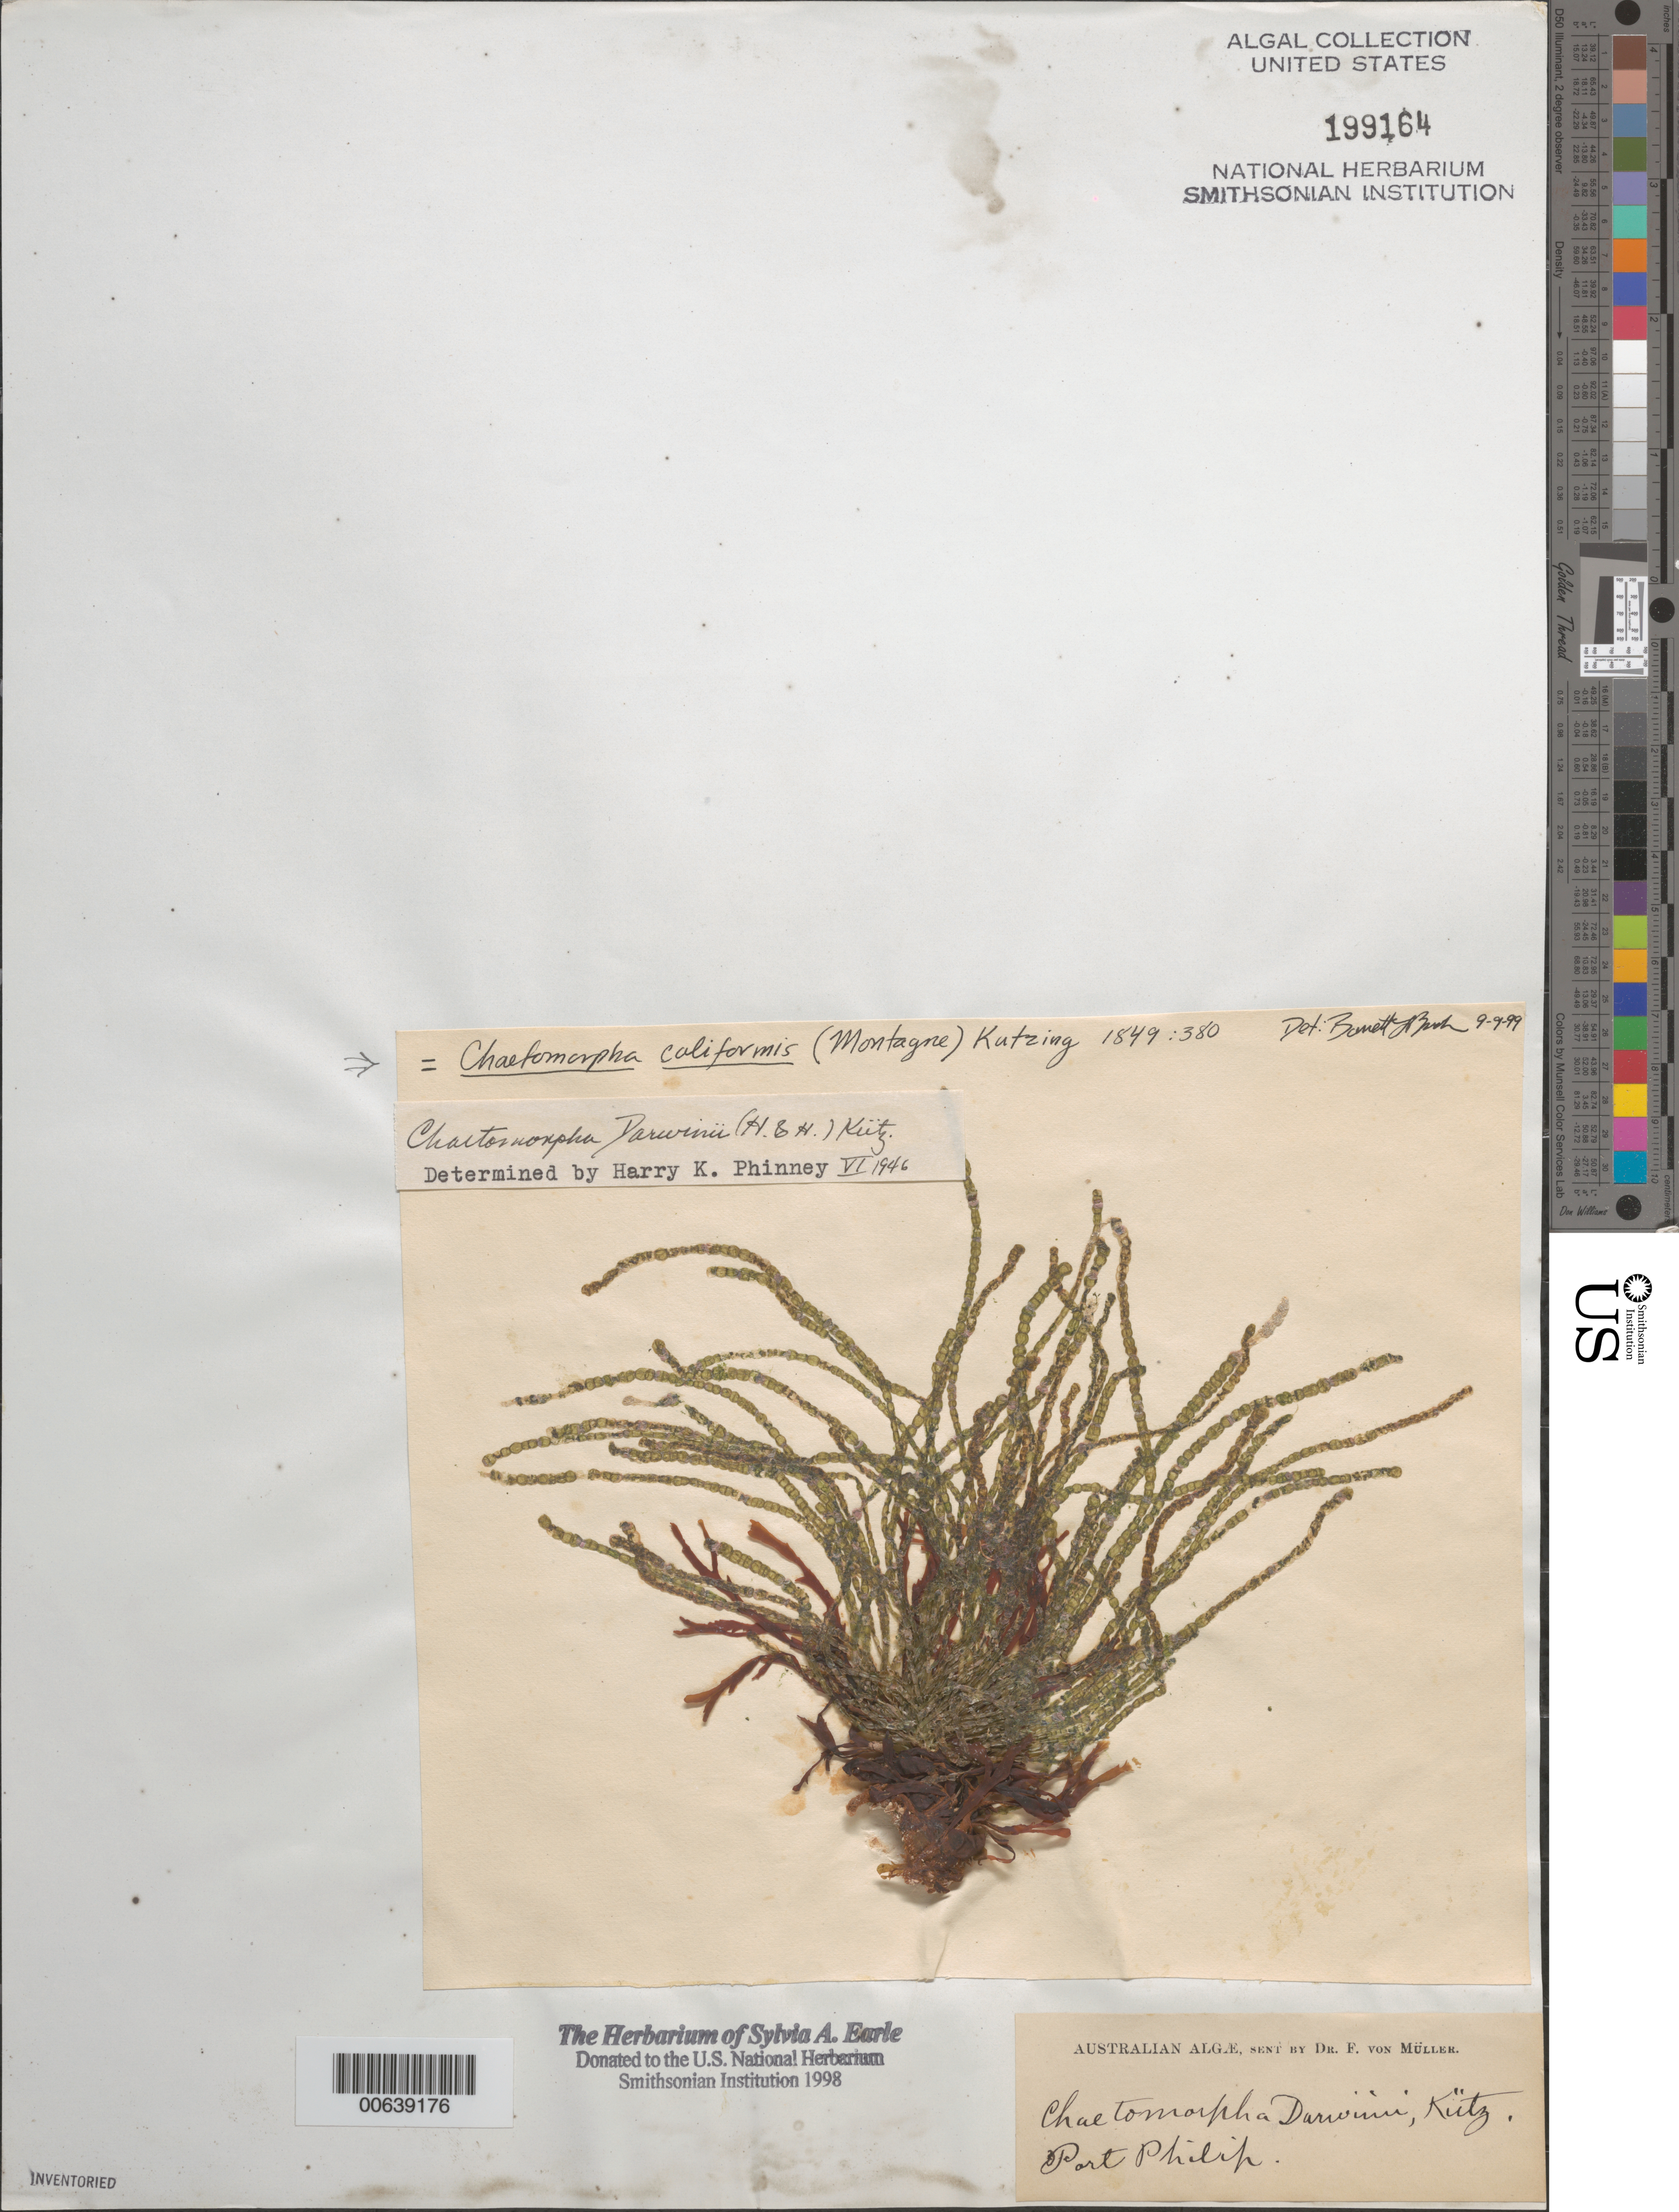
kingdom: Plantae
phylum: Chlorophyta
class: Ulvophyceae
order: Cladophorales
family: Cladophoraceae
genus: Chaetomorpha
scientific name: Chaetomorpha coliformis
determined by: Brooks, B. L., (BOT), Smithsonian Institution - National Museum of Natural History (UNITED STATES)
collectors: F. von Mueller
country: Australia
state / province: Victoria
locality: Port Phillip (Port Philip)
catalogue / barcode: US 199164